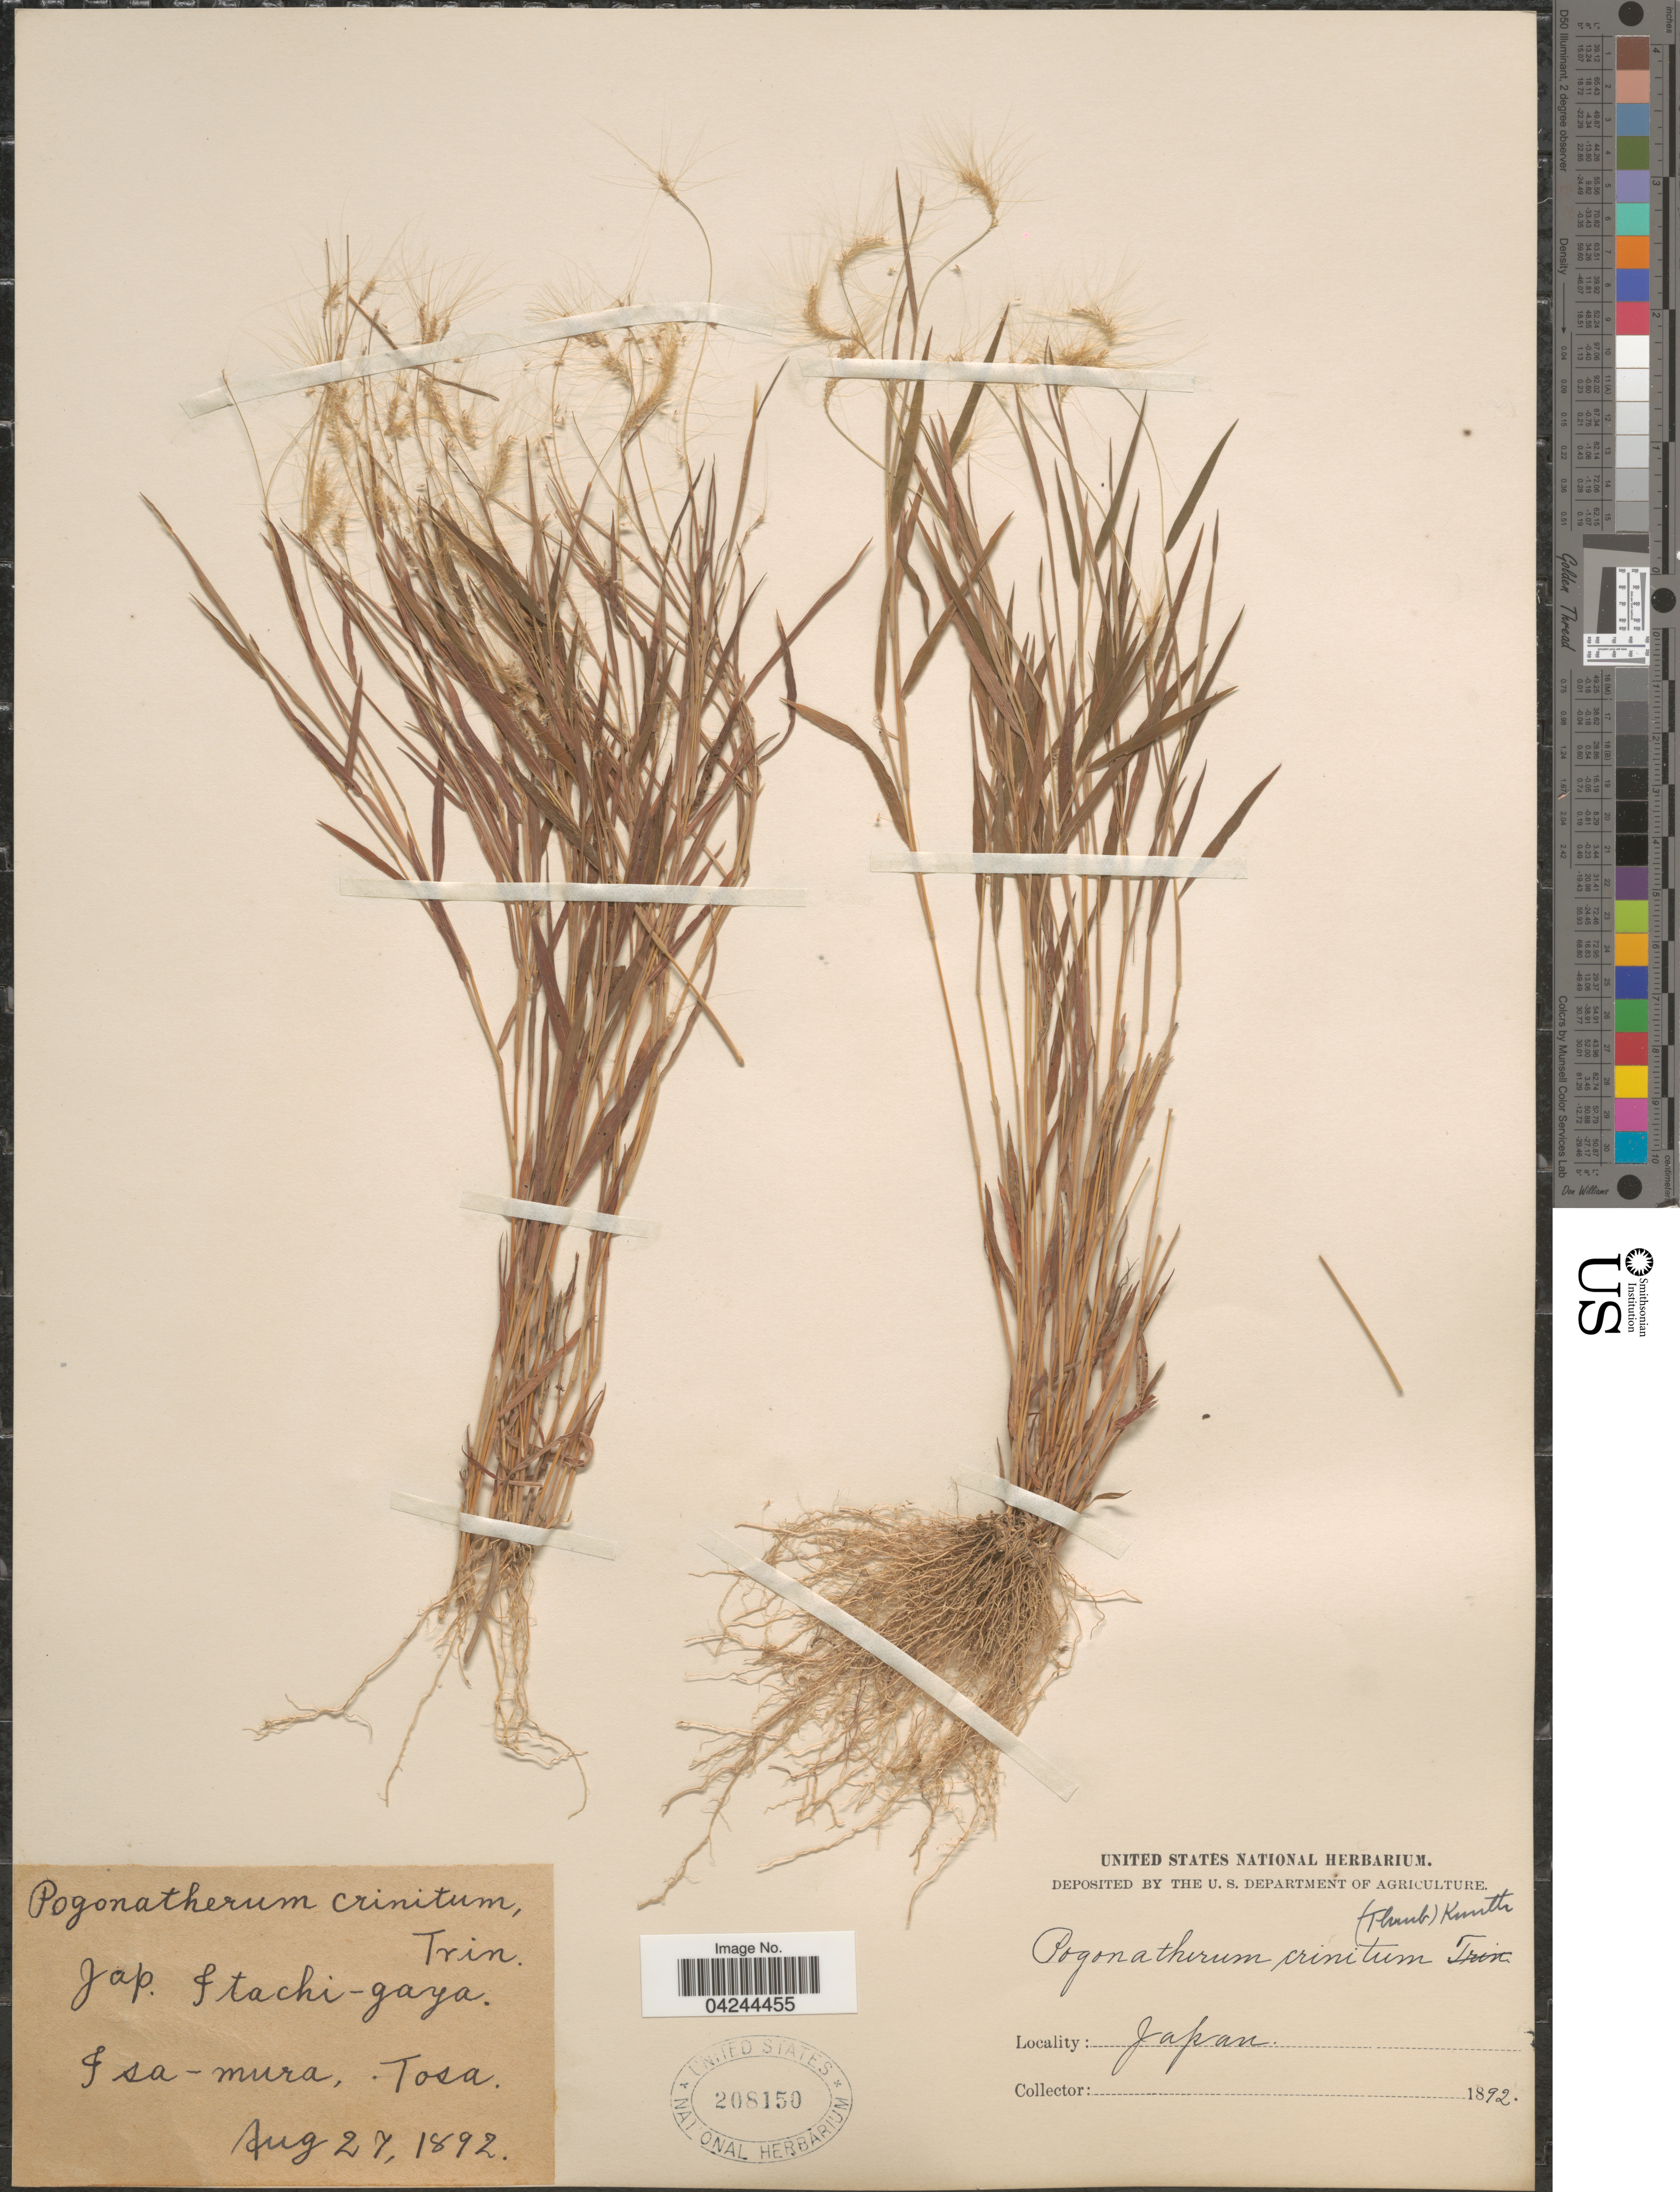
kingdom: Plantae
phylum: Tracheophyta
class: Liliopsida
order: Poales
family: Poaceae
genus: Pogonatherum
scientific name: Pogonatherum crinitum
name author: (Thunb.) Kunth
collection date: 1892-08-27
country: Japan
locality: Itachi-gaya. Isa-mura, Tosa.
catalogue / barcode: US 208150